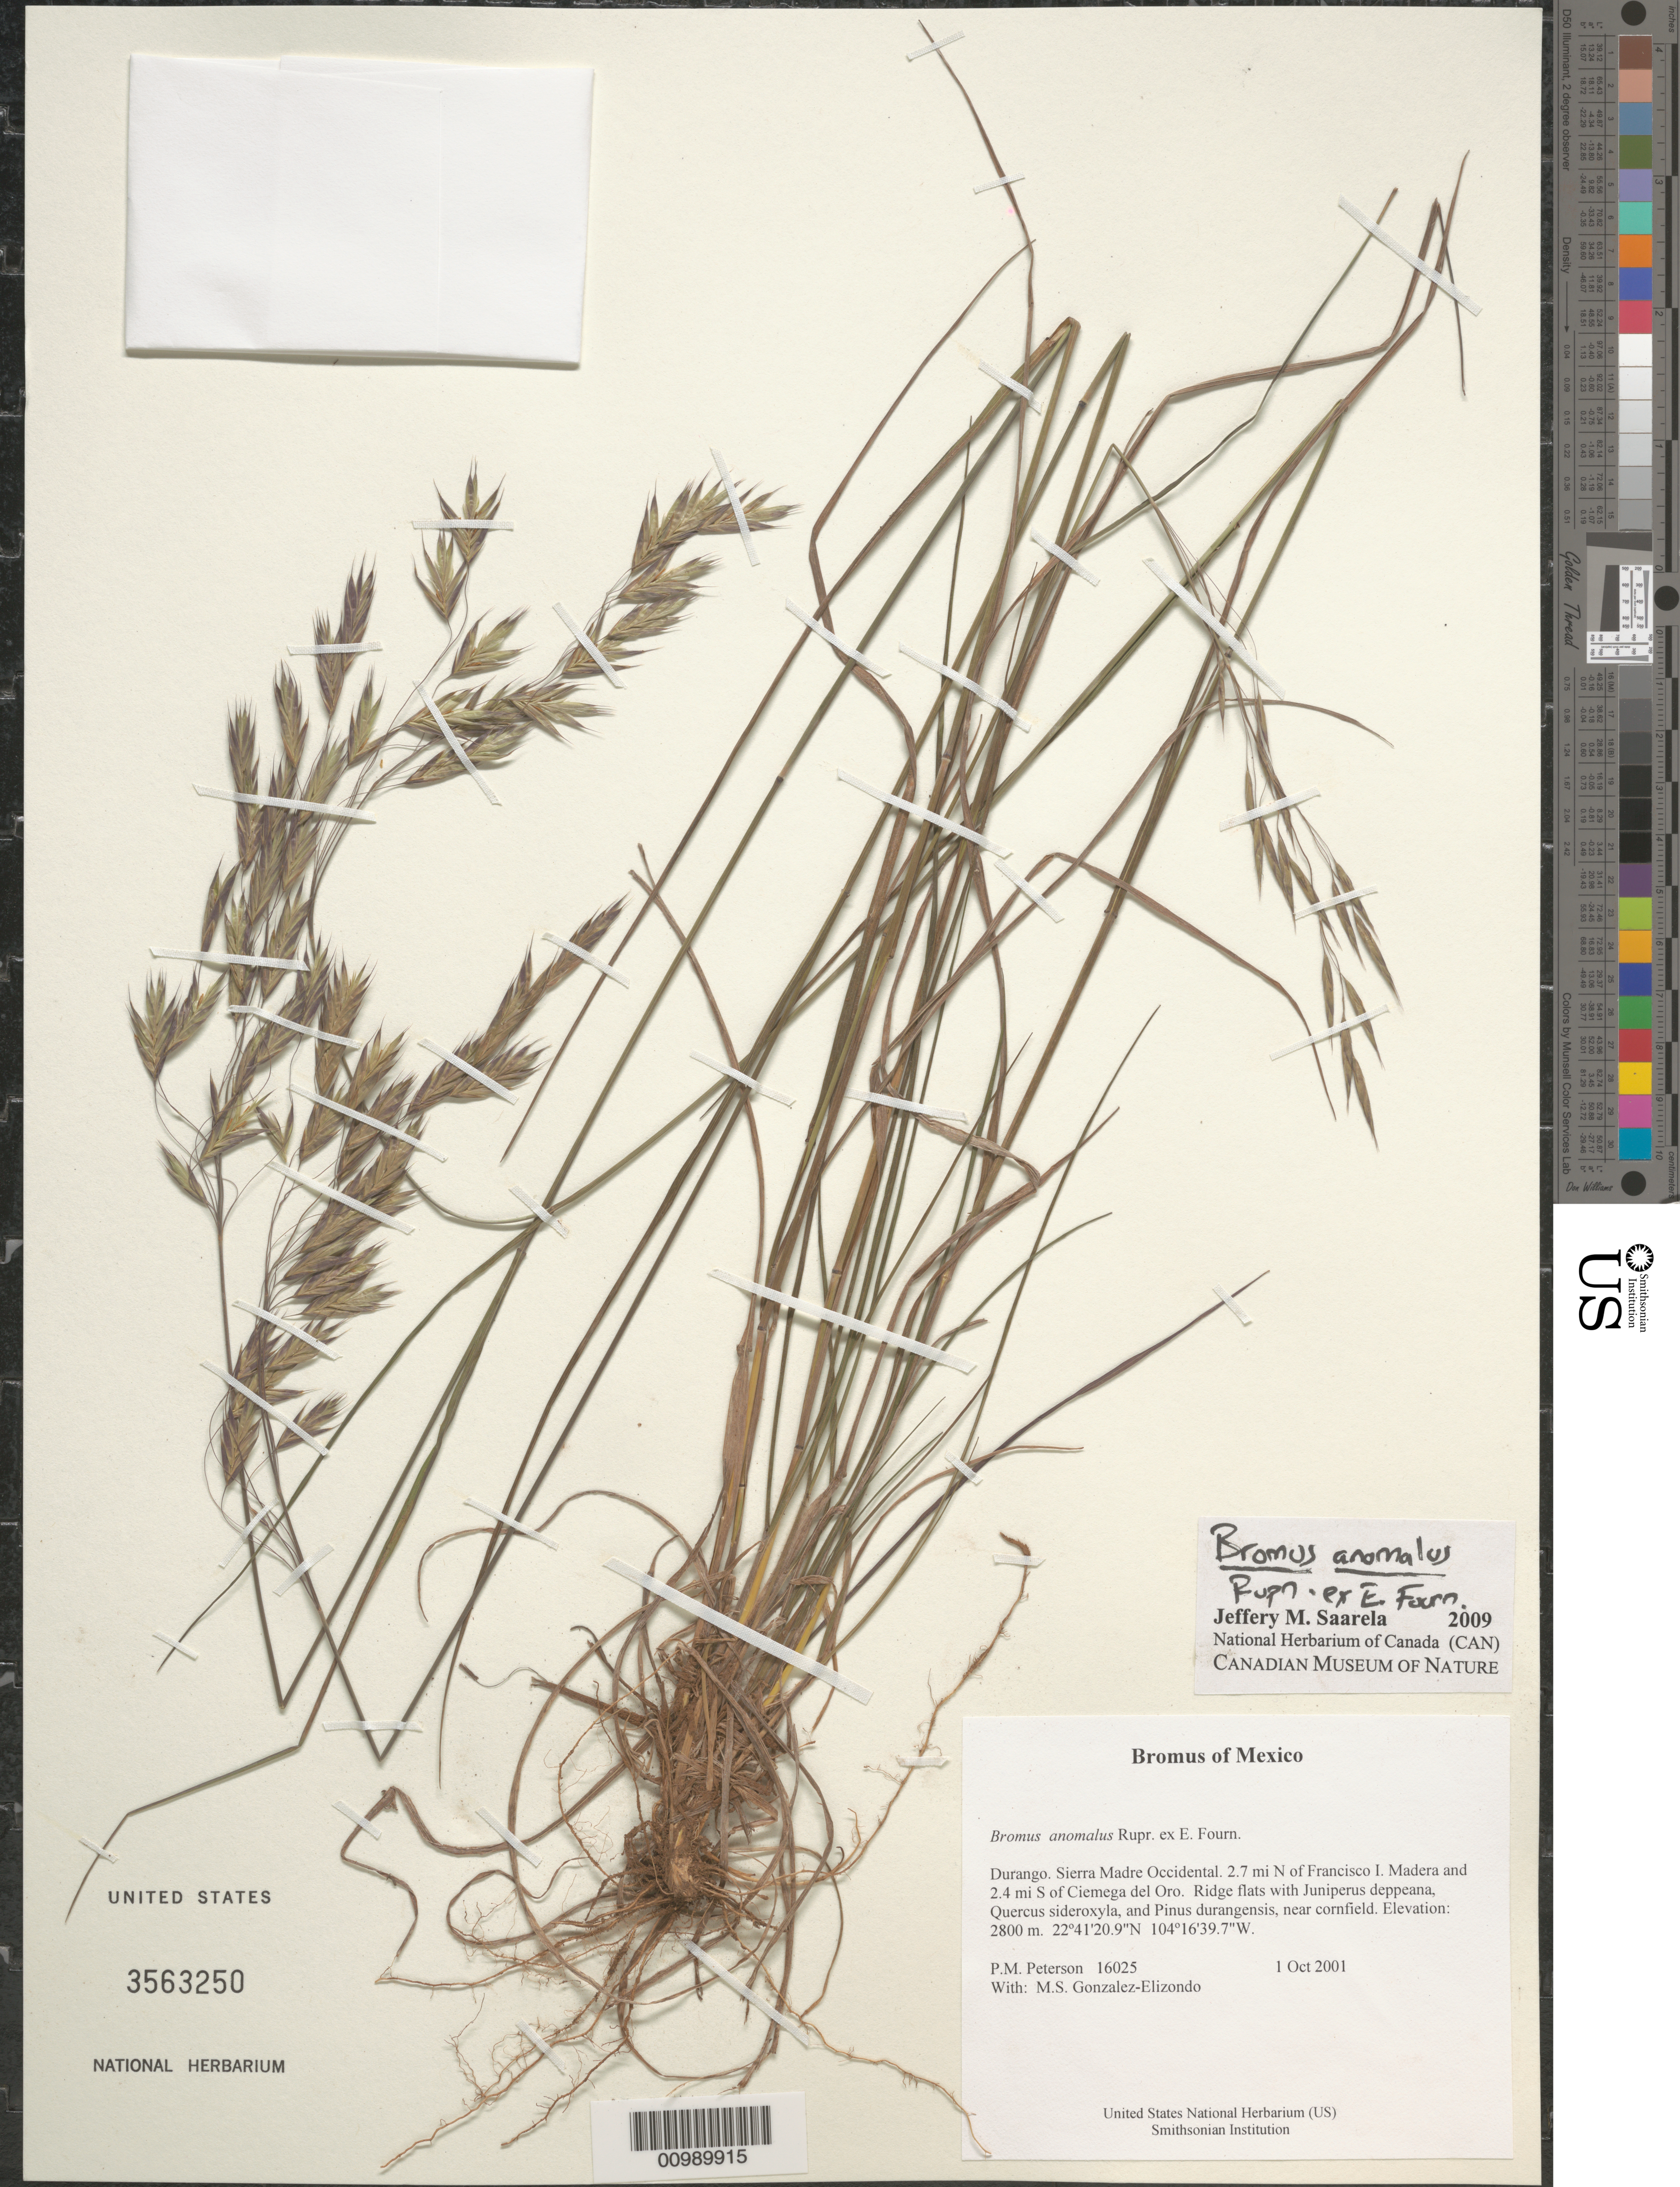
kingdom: Plantae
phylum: Tracheophyta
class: Liliopsida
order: Poales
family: Poaceae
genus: Bromus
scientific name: Bromus anomalus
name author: Rupr. ex E. Fourn.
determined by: Saarela, J. M., (CAN), Canadian Museum of Nature (CANADA)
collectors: P. M. Peterson & M. S. González-Elizondo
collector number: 16025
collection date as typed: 01 Oct 2001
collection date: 2001-10-01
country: Mexico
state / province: Durango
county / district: Sierra Madre Occidental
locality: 2.7 mi N of Francisco I. Madera and 2.4 mi S of Ciemega del Oro. Ridge flats with Juniperus deppeana, Quercus sideroxyla, and Pinus durangensis, near cornfield.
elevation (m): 2800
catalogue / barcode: US 3563250